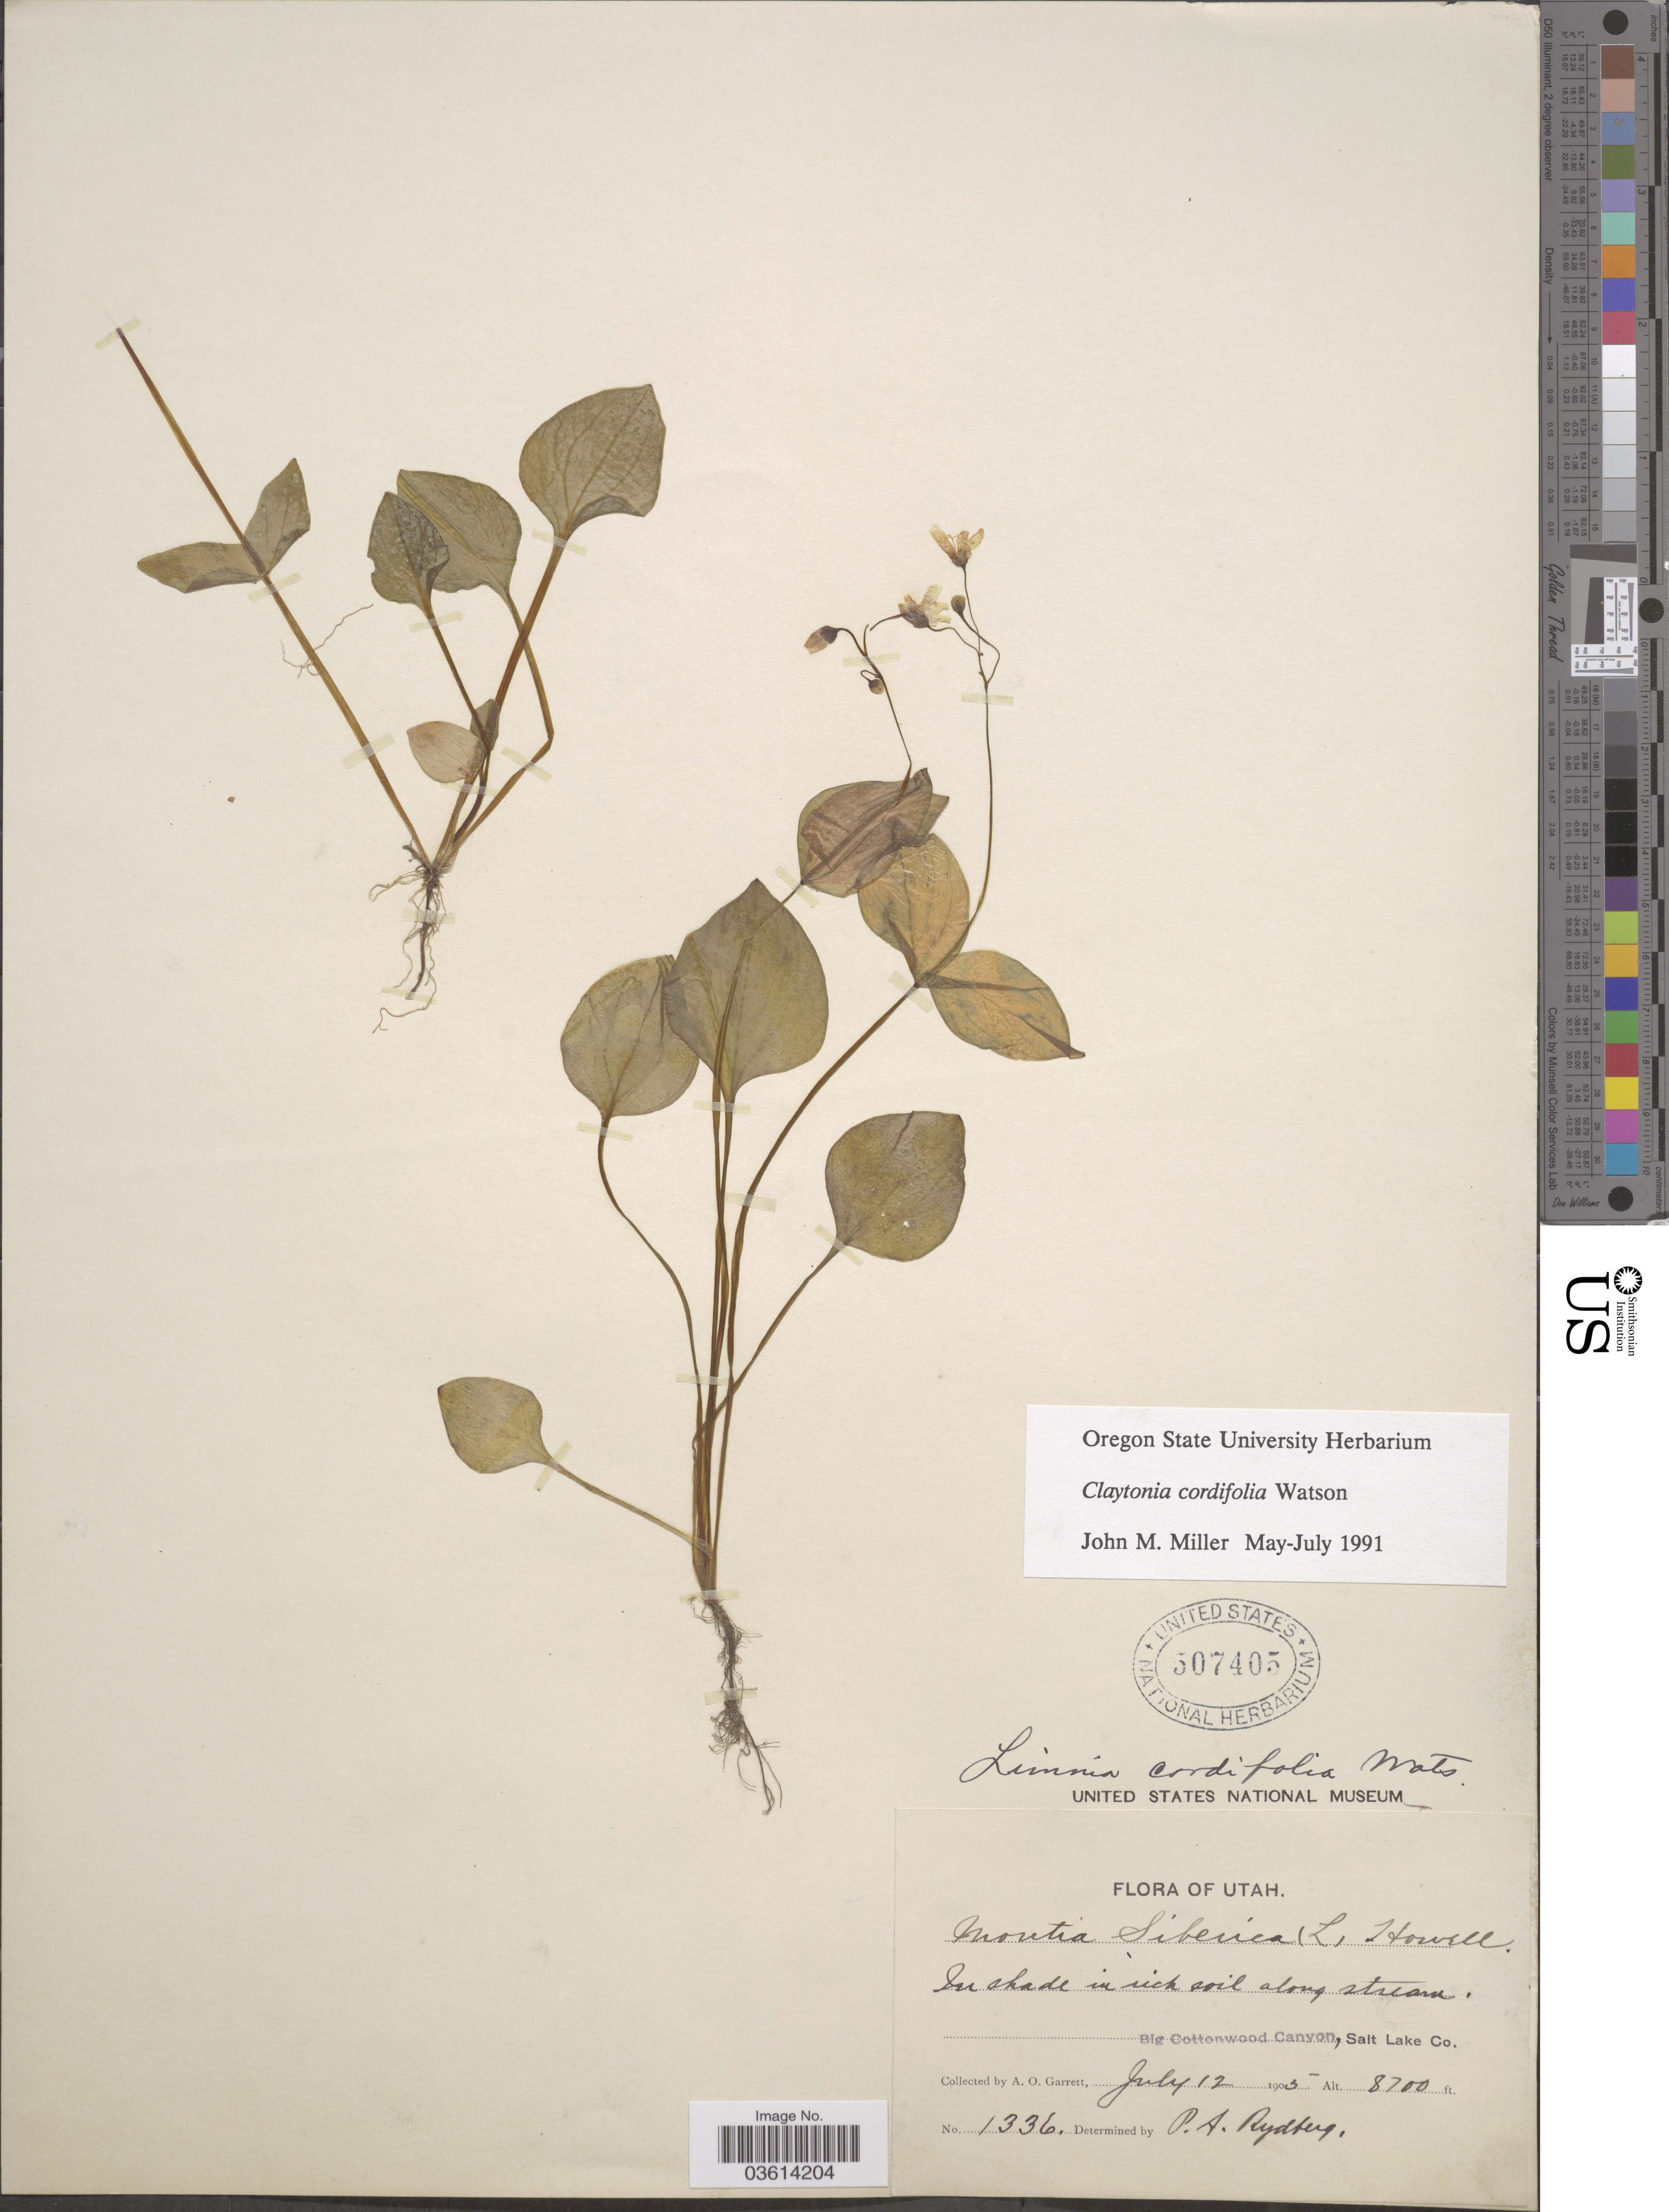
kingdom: Plantae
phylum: Tracheophyta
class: Magnoliopsida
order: Caryophyllales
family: Montiaceae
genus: Claytonia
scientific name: Claytonia cordifolia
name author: S. Watson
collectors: A. O. Garrett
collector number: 1336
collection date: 1905-07-12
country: United States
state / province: Utah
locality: Big Cottonwood Canyon, Salt Lake Co.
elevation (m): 2652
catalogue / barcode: US 507405